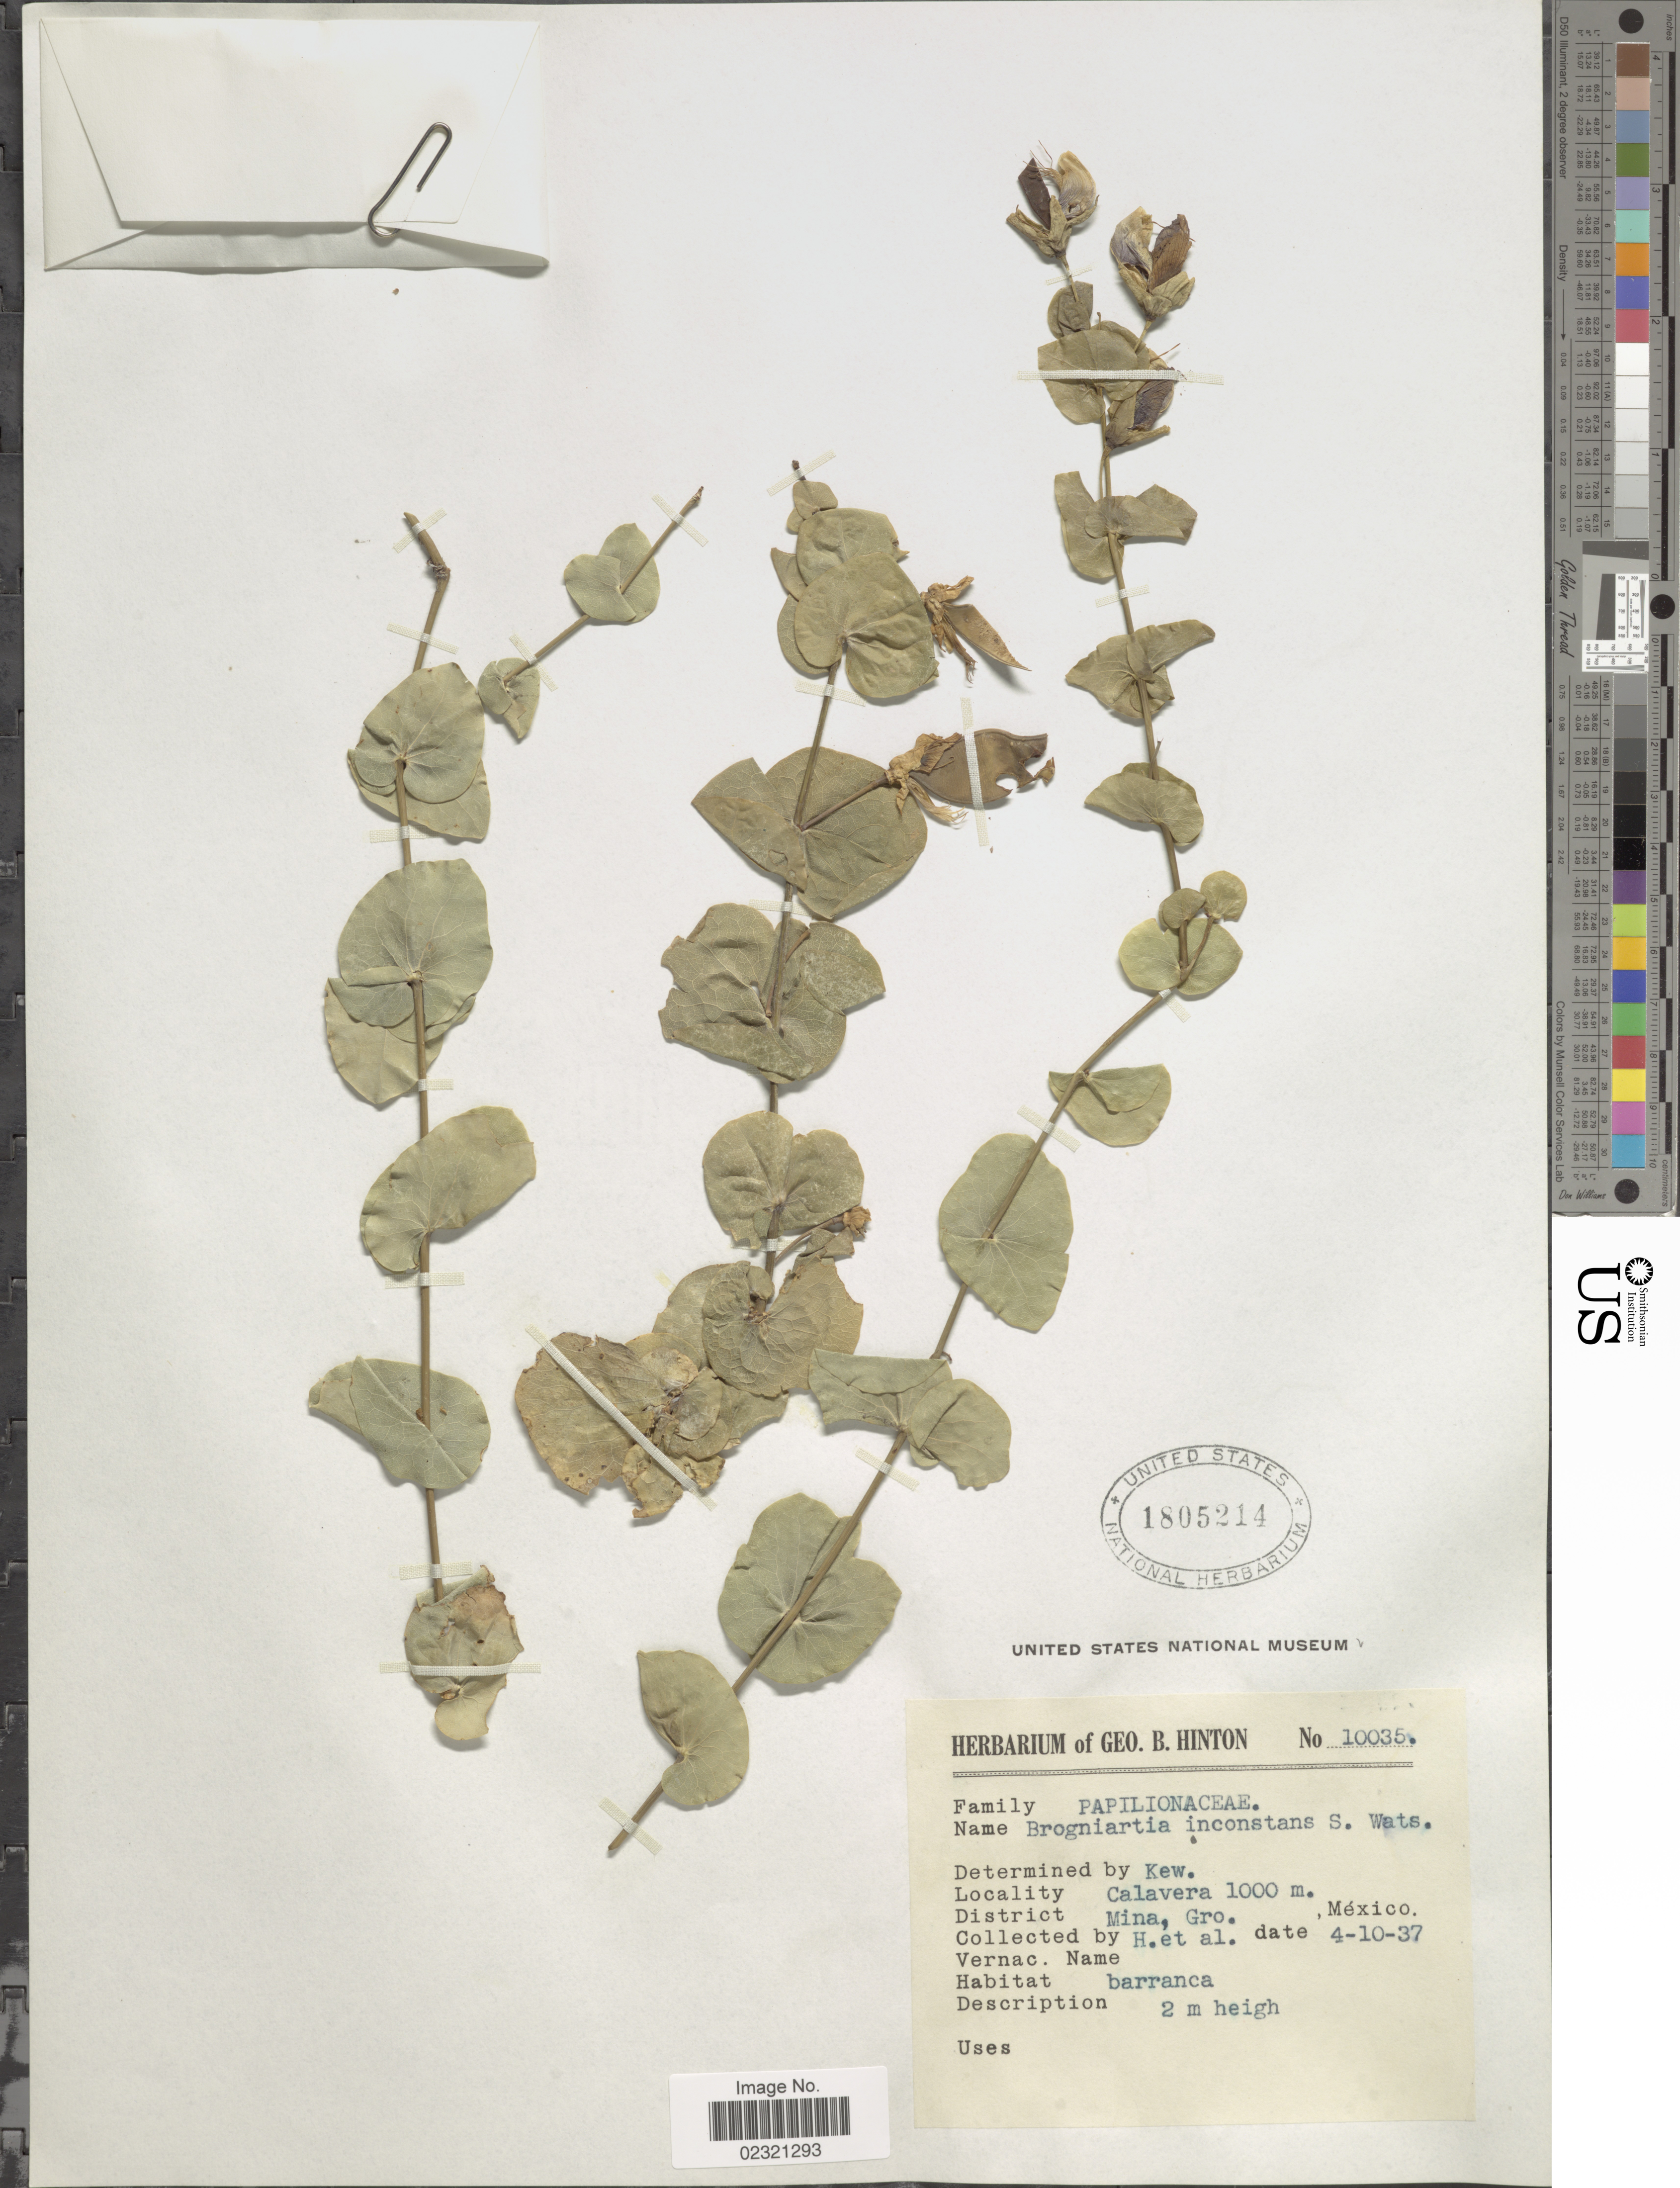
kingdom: Plantae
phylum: Tracheophyta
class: Magnoliopsida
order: Fabales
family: Fabaceae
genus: Brongniartia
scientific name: Brongniartia inconstans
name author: S. Watson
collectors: G. B. Hinton & et al.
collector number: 10035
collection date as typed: Transcribed d/m/y: 10/4/37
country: Mexico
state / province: Guerrero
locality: Calavera, District Mina, barranca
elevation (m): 1000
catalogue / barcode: US 1805214